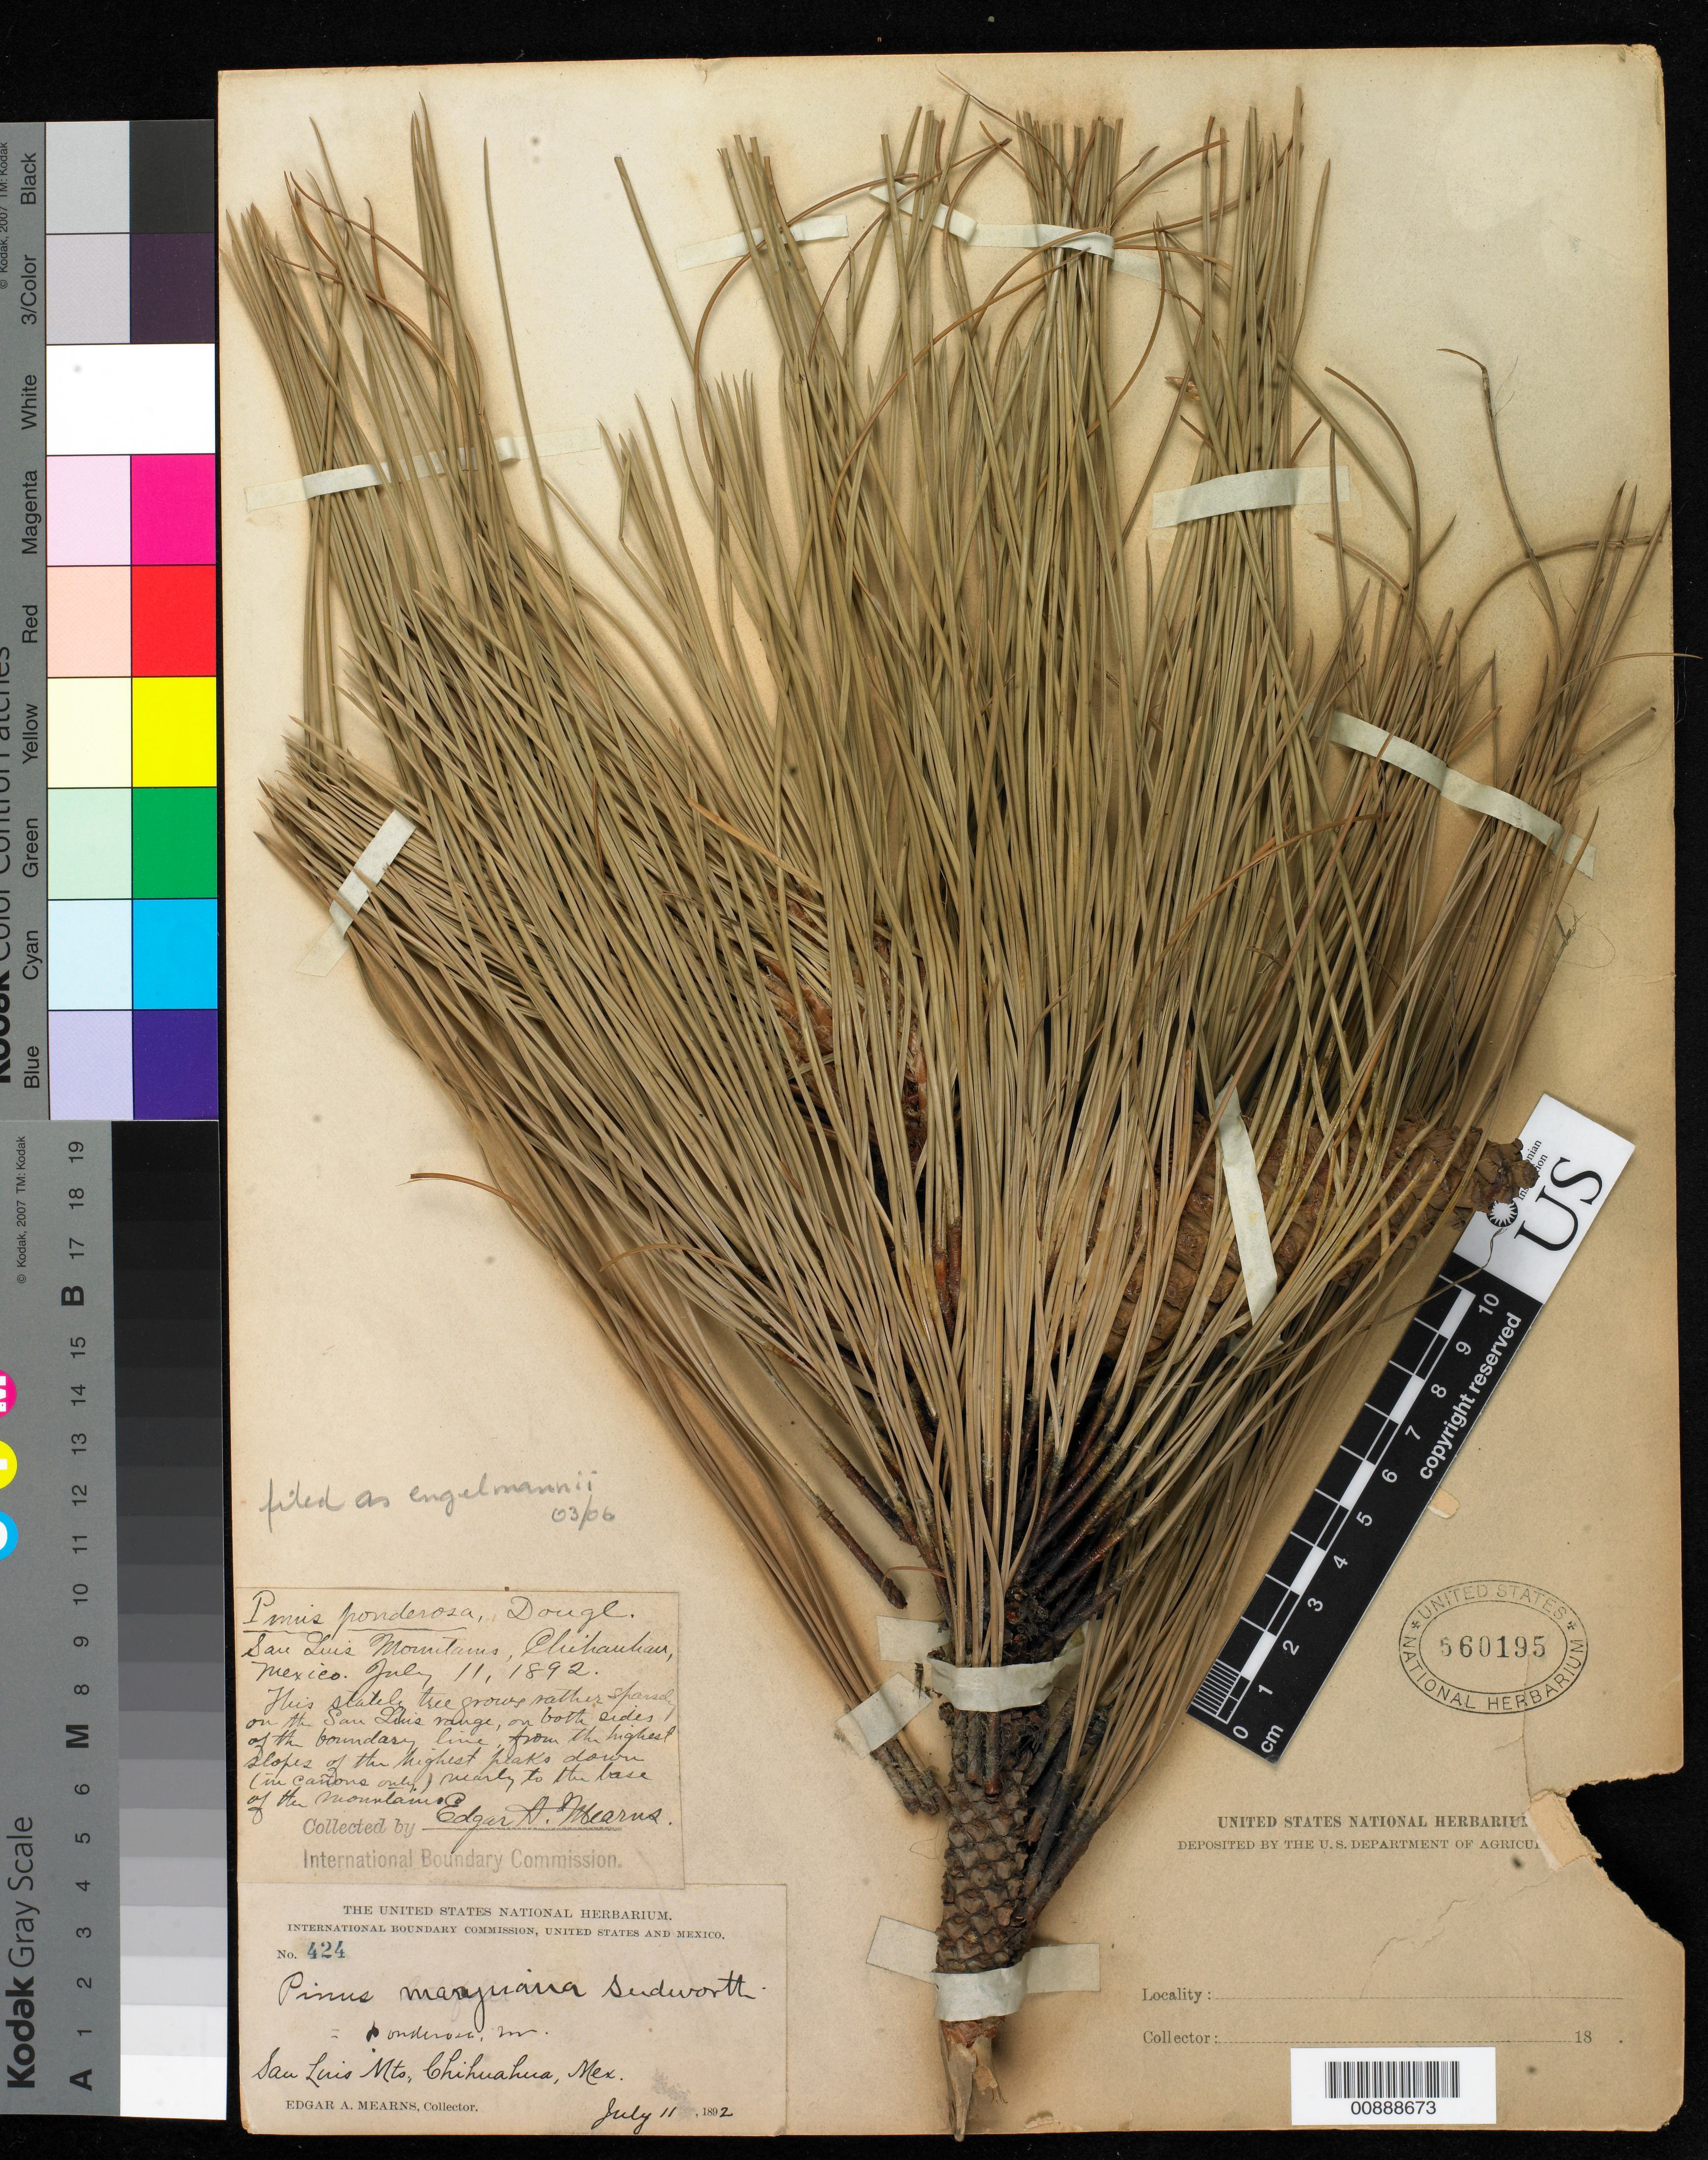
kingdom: Plantae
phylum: Tracheophyta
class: Pinopsida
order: Pinales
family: Pinaceae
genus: Pinus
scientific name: Pinus engelmannii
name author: Carrière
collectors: E. A. Mearns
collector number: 424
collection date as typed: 11 Jul 1892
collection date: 1892-07-11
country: Mexico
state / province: Chihuahua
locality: San Luis Mountains, Chihuahua.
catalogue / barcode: US 560195